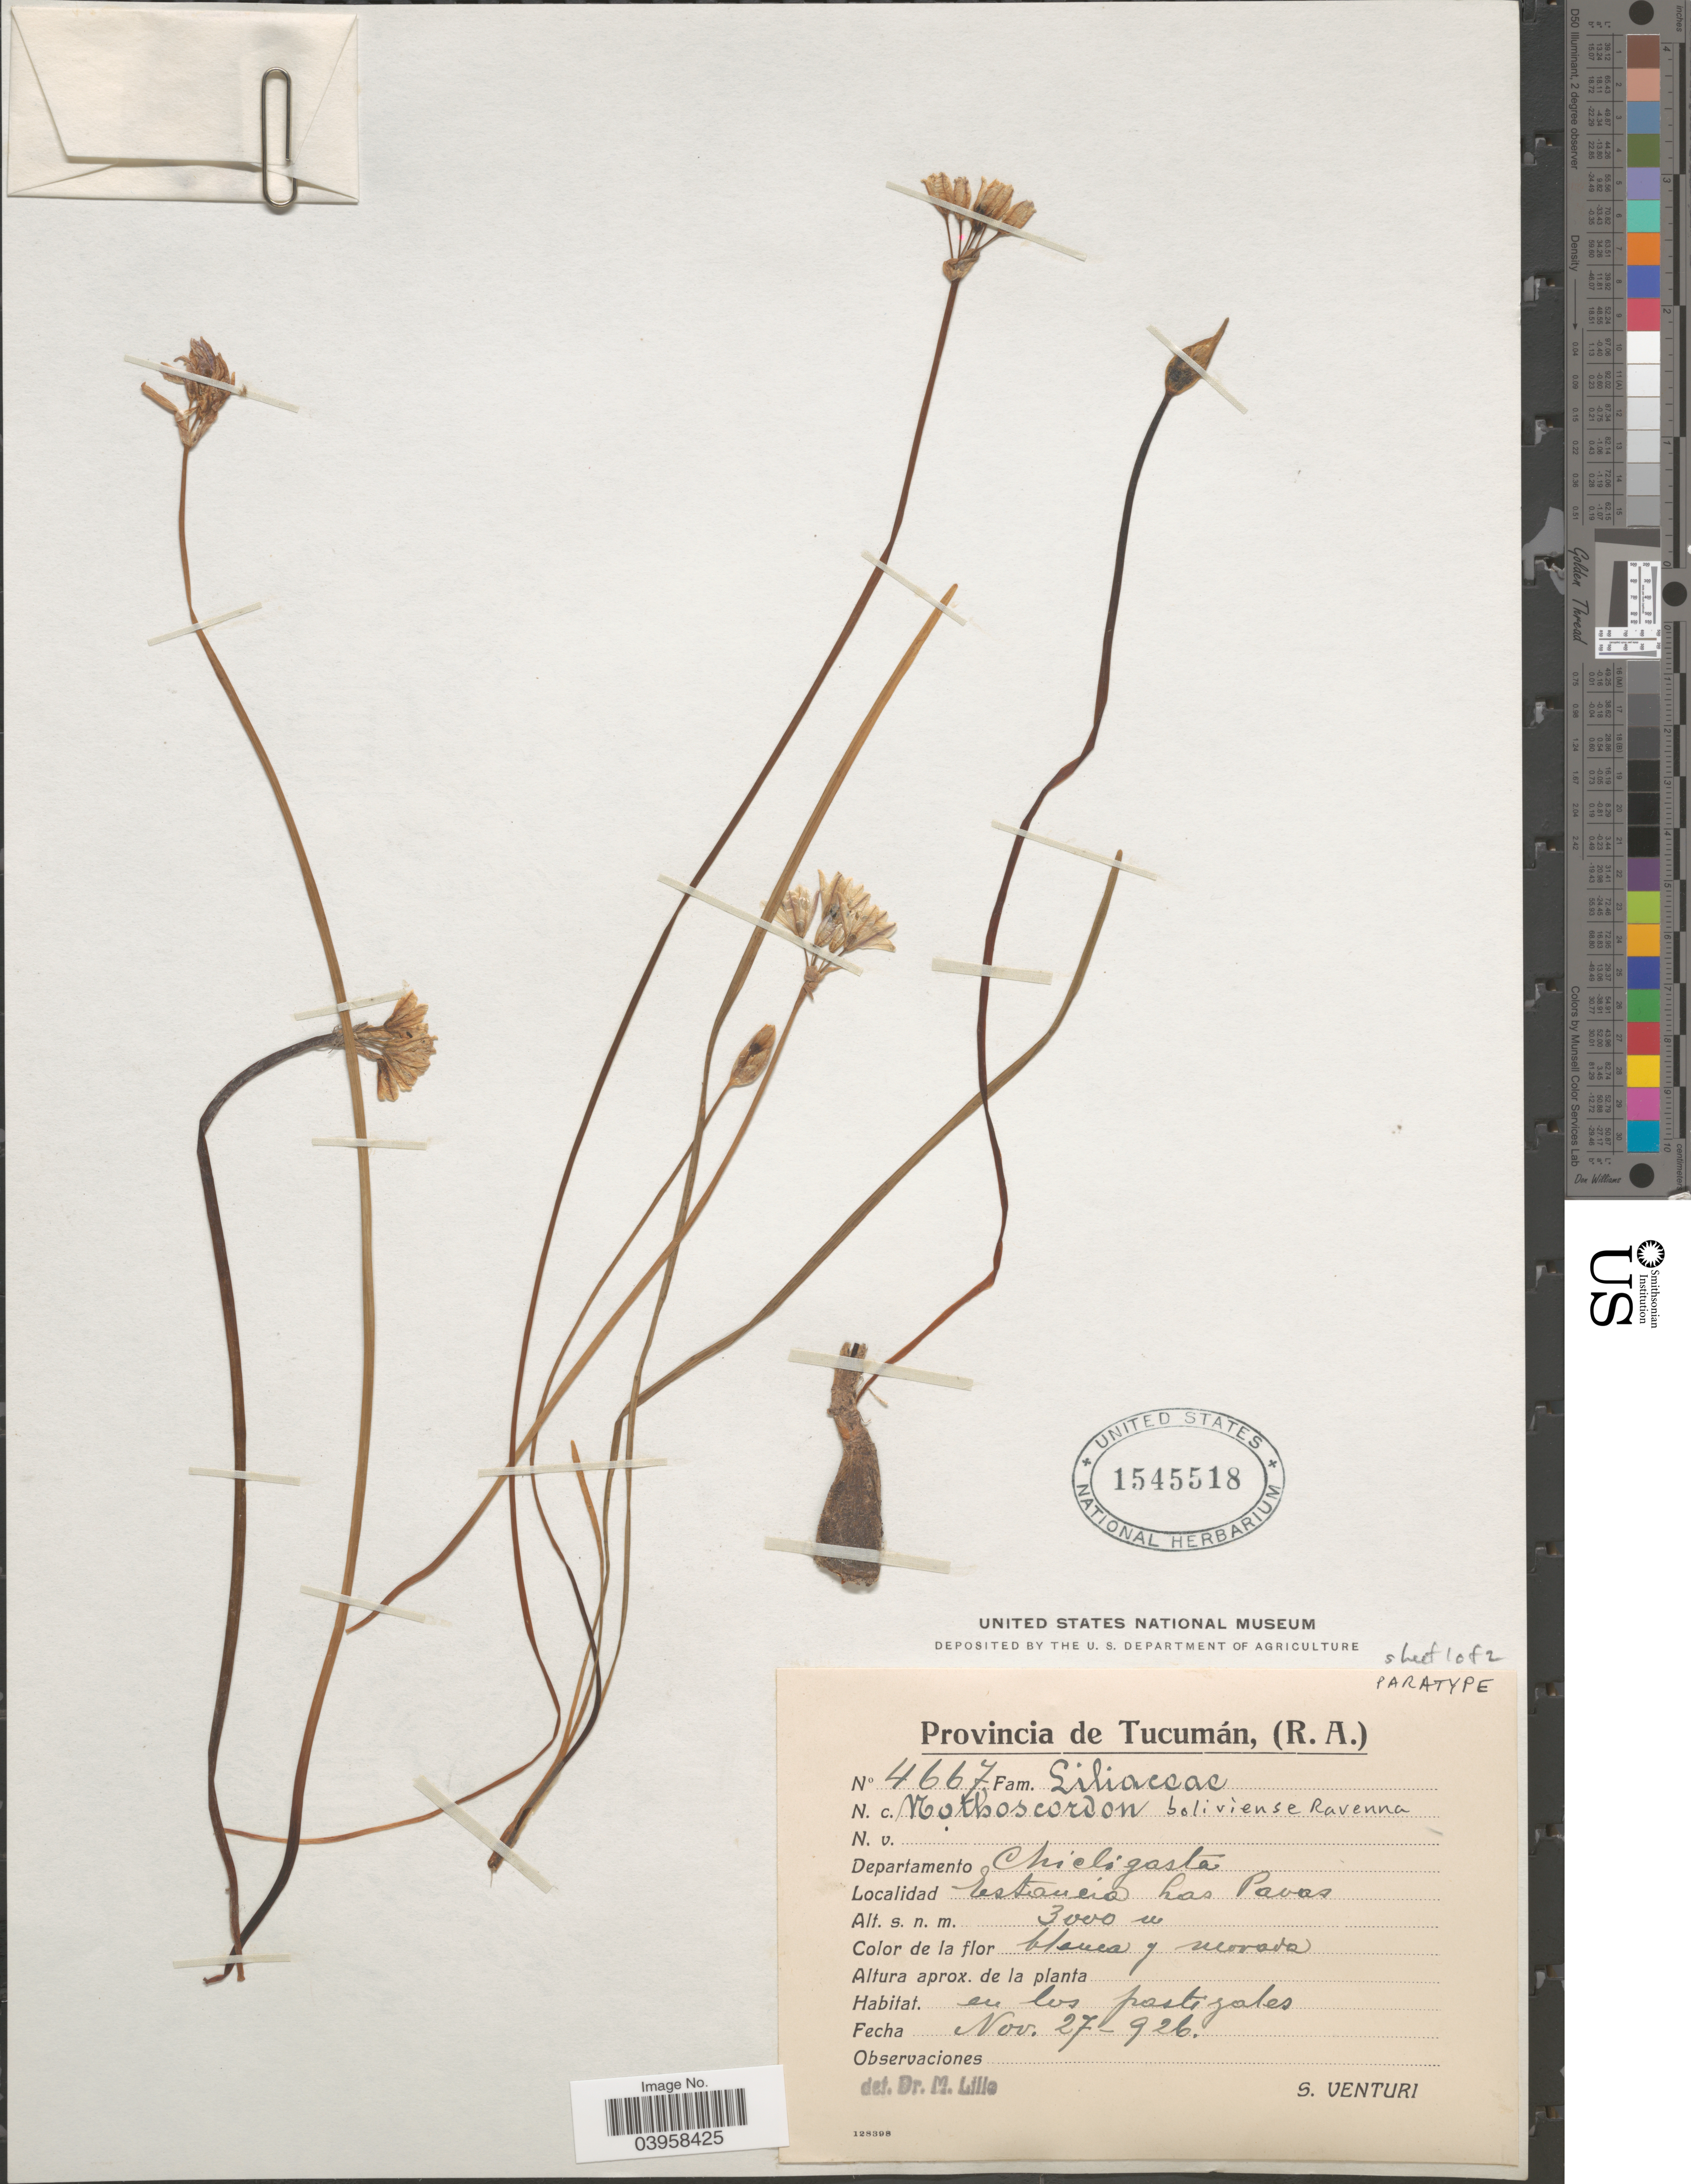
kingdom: Plantae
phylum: Tracheophyta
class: Liliopsida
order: Asparagales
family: Amaryllidaceae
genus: Nothoscordum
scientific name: Nothoscordum boliviense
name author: Ravenna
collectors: S. Venturi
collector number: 4667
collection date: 1926-11-27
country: Argentina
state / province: Tucuman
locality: Departamento Chicligasta. Estancia Las Pavas.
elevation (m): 3000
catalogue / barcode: US 1545518